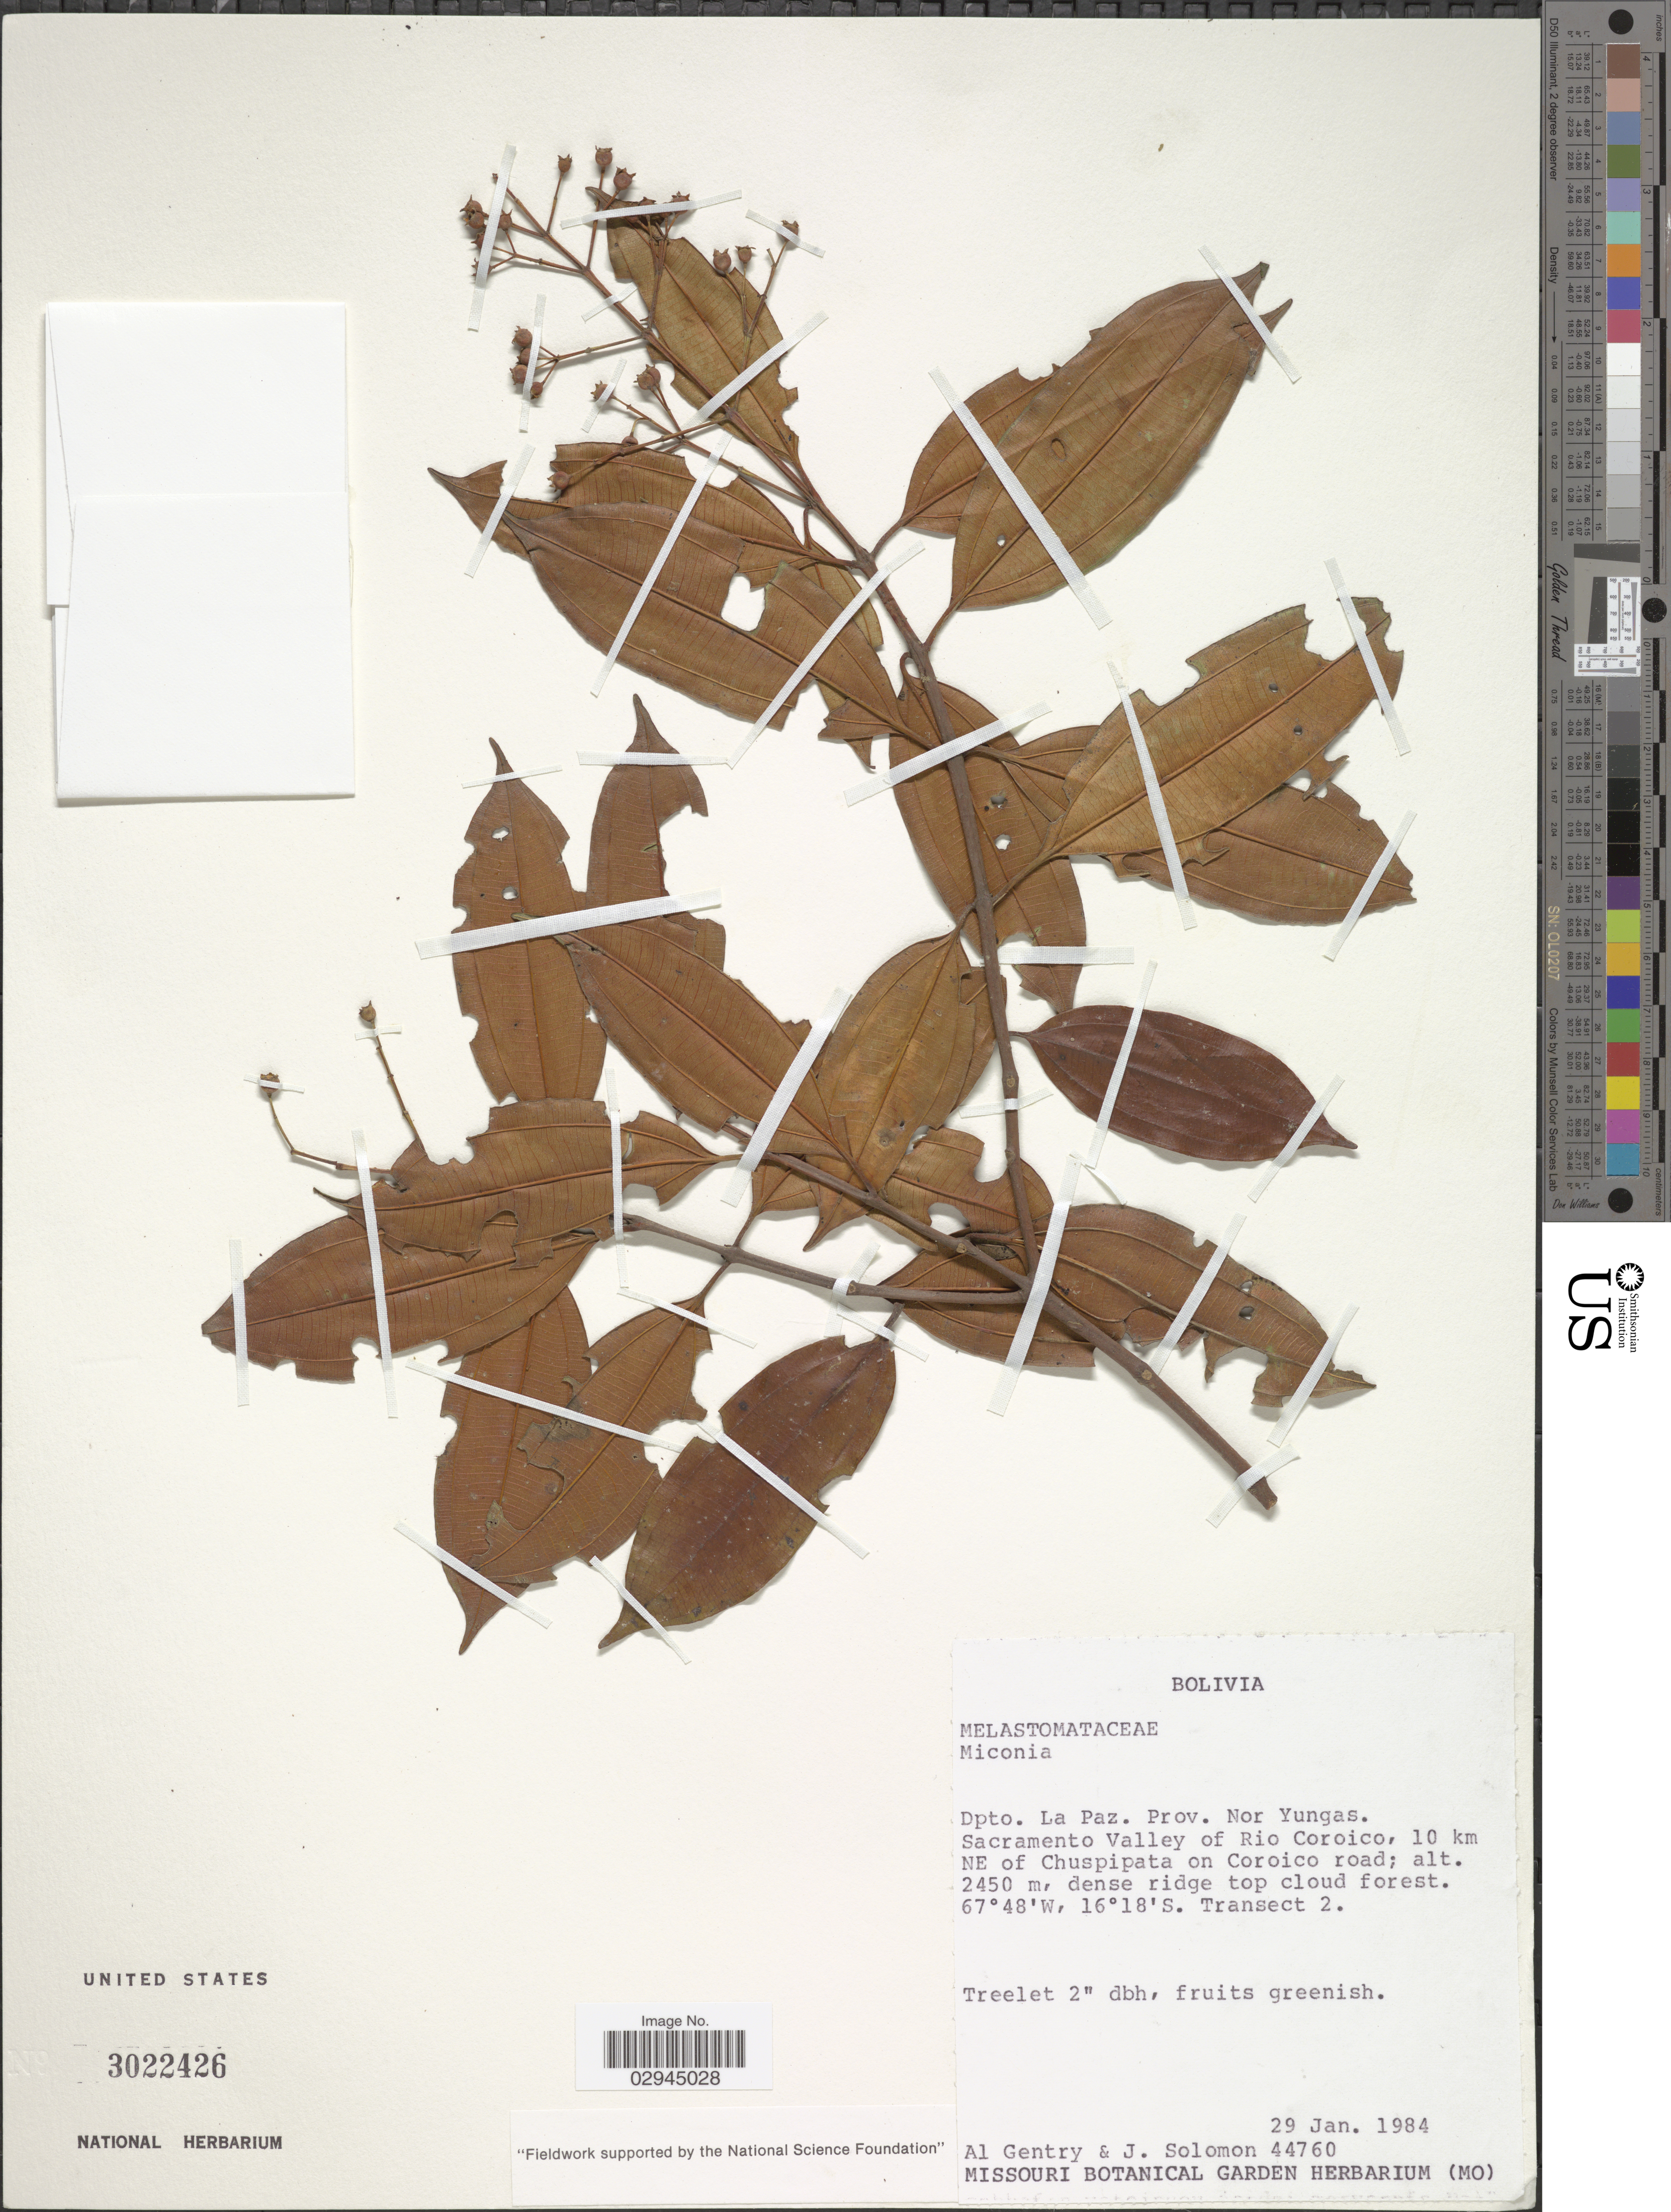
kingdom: Plantae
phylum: Tracheophyta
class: Magnoliopsida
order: Myrtales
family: Melastomataceae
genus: Miconia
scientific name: Miconia sp.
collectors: A. H. Gentry & J. Solomon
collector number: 44760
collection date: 1984-01-29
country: Bolivia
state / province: La Paz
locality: Dpto. La Paz. Prov. Nor Yungas. Sacramento Valley of Rio Coroico, 10 km NE of Chuspipata on Coroico road. Transect 2.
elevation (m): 2450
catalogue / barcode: US 3022426